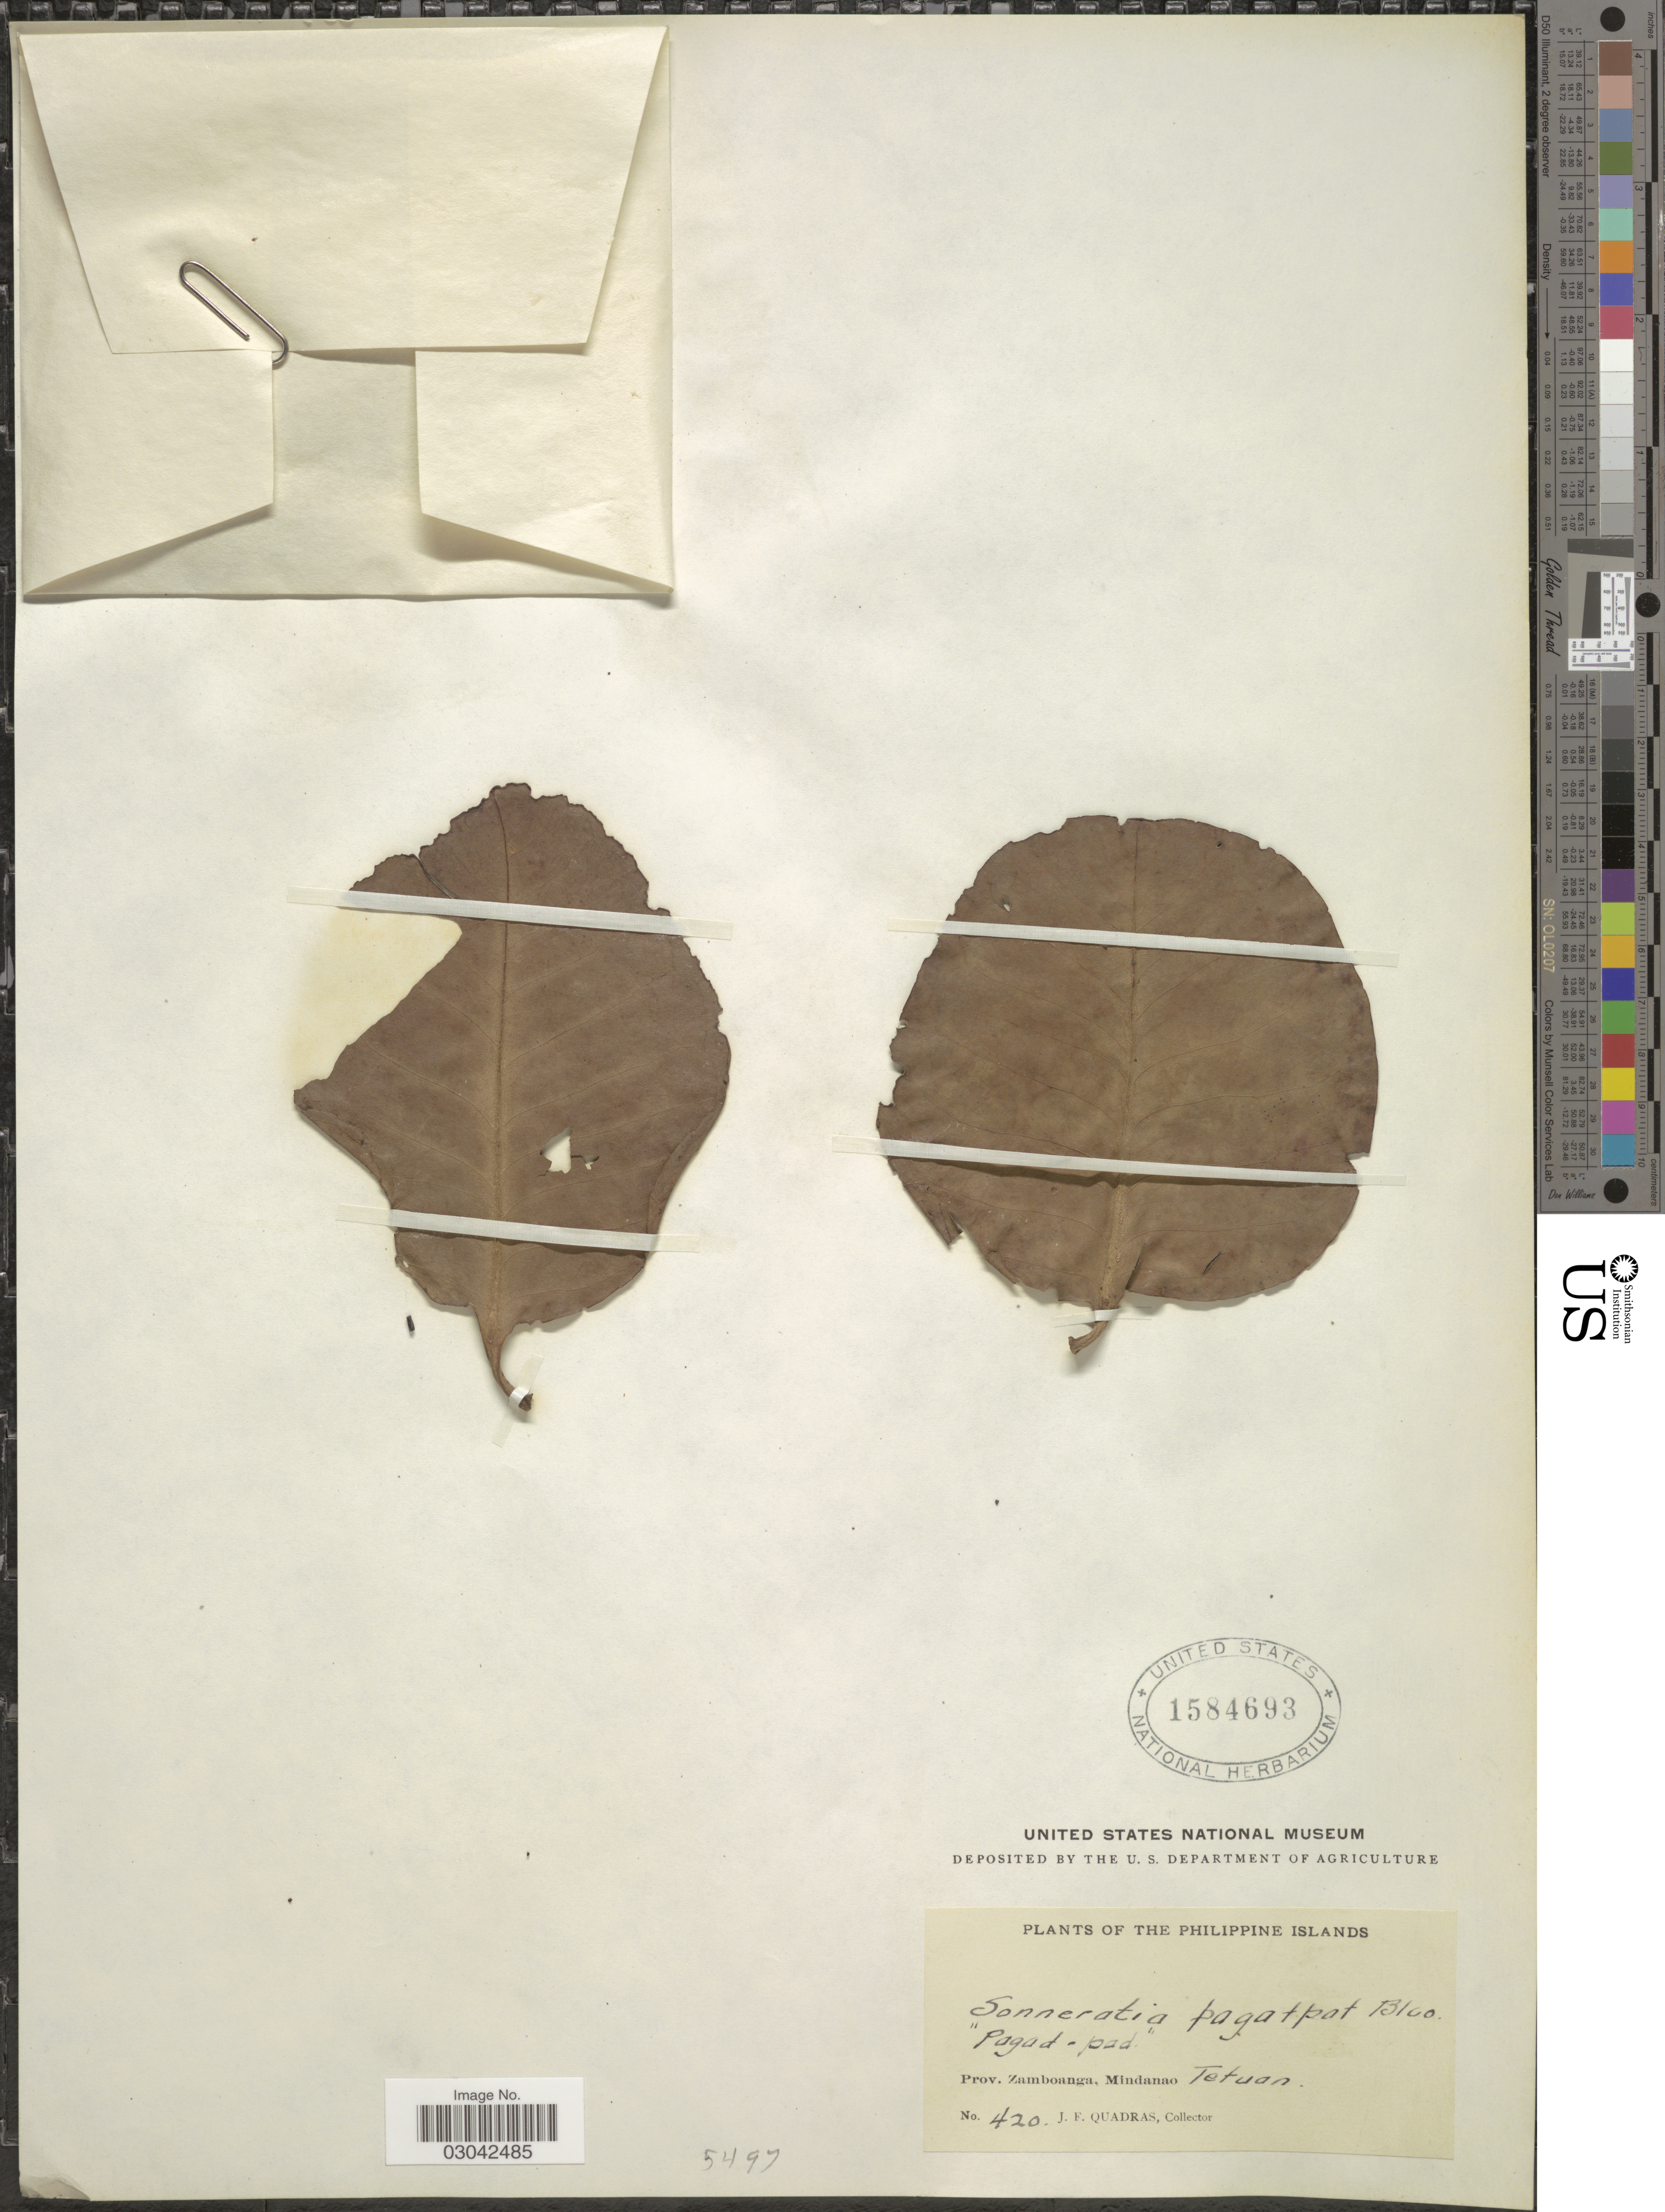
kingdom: Plantae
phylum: Tracheophyta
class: Magnoliopsida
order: Myrtales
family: Lythraceae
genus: Sonneratia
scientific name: Sonneratia pagatpat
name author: Blanco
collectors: J. Quadras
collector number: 420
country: Philippines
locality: Prov. Zamboanga, Mindanao. Tetuan.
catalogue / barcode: US 1584693